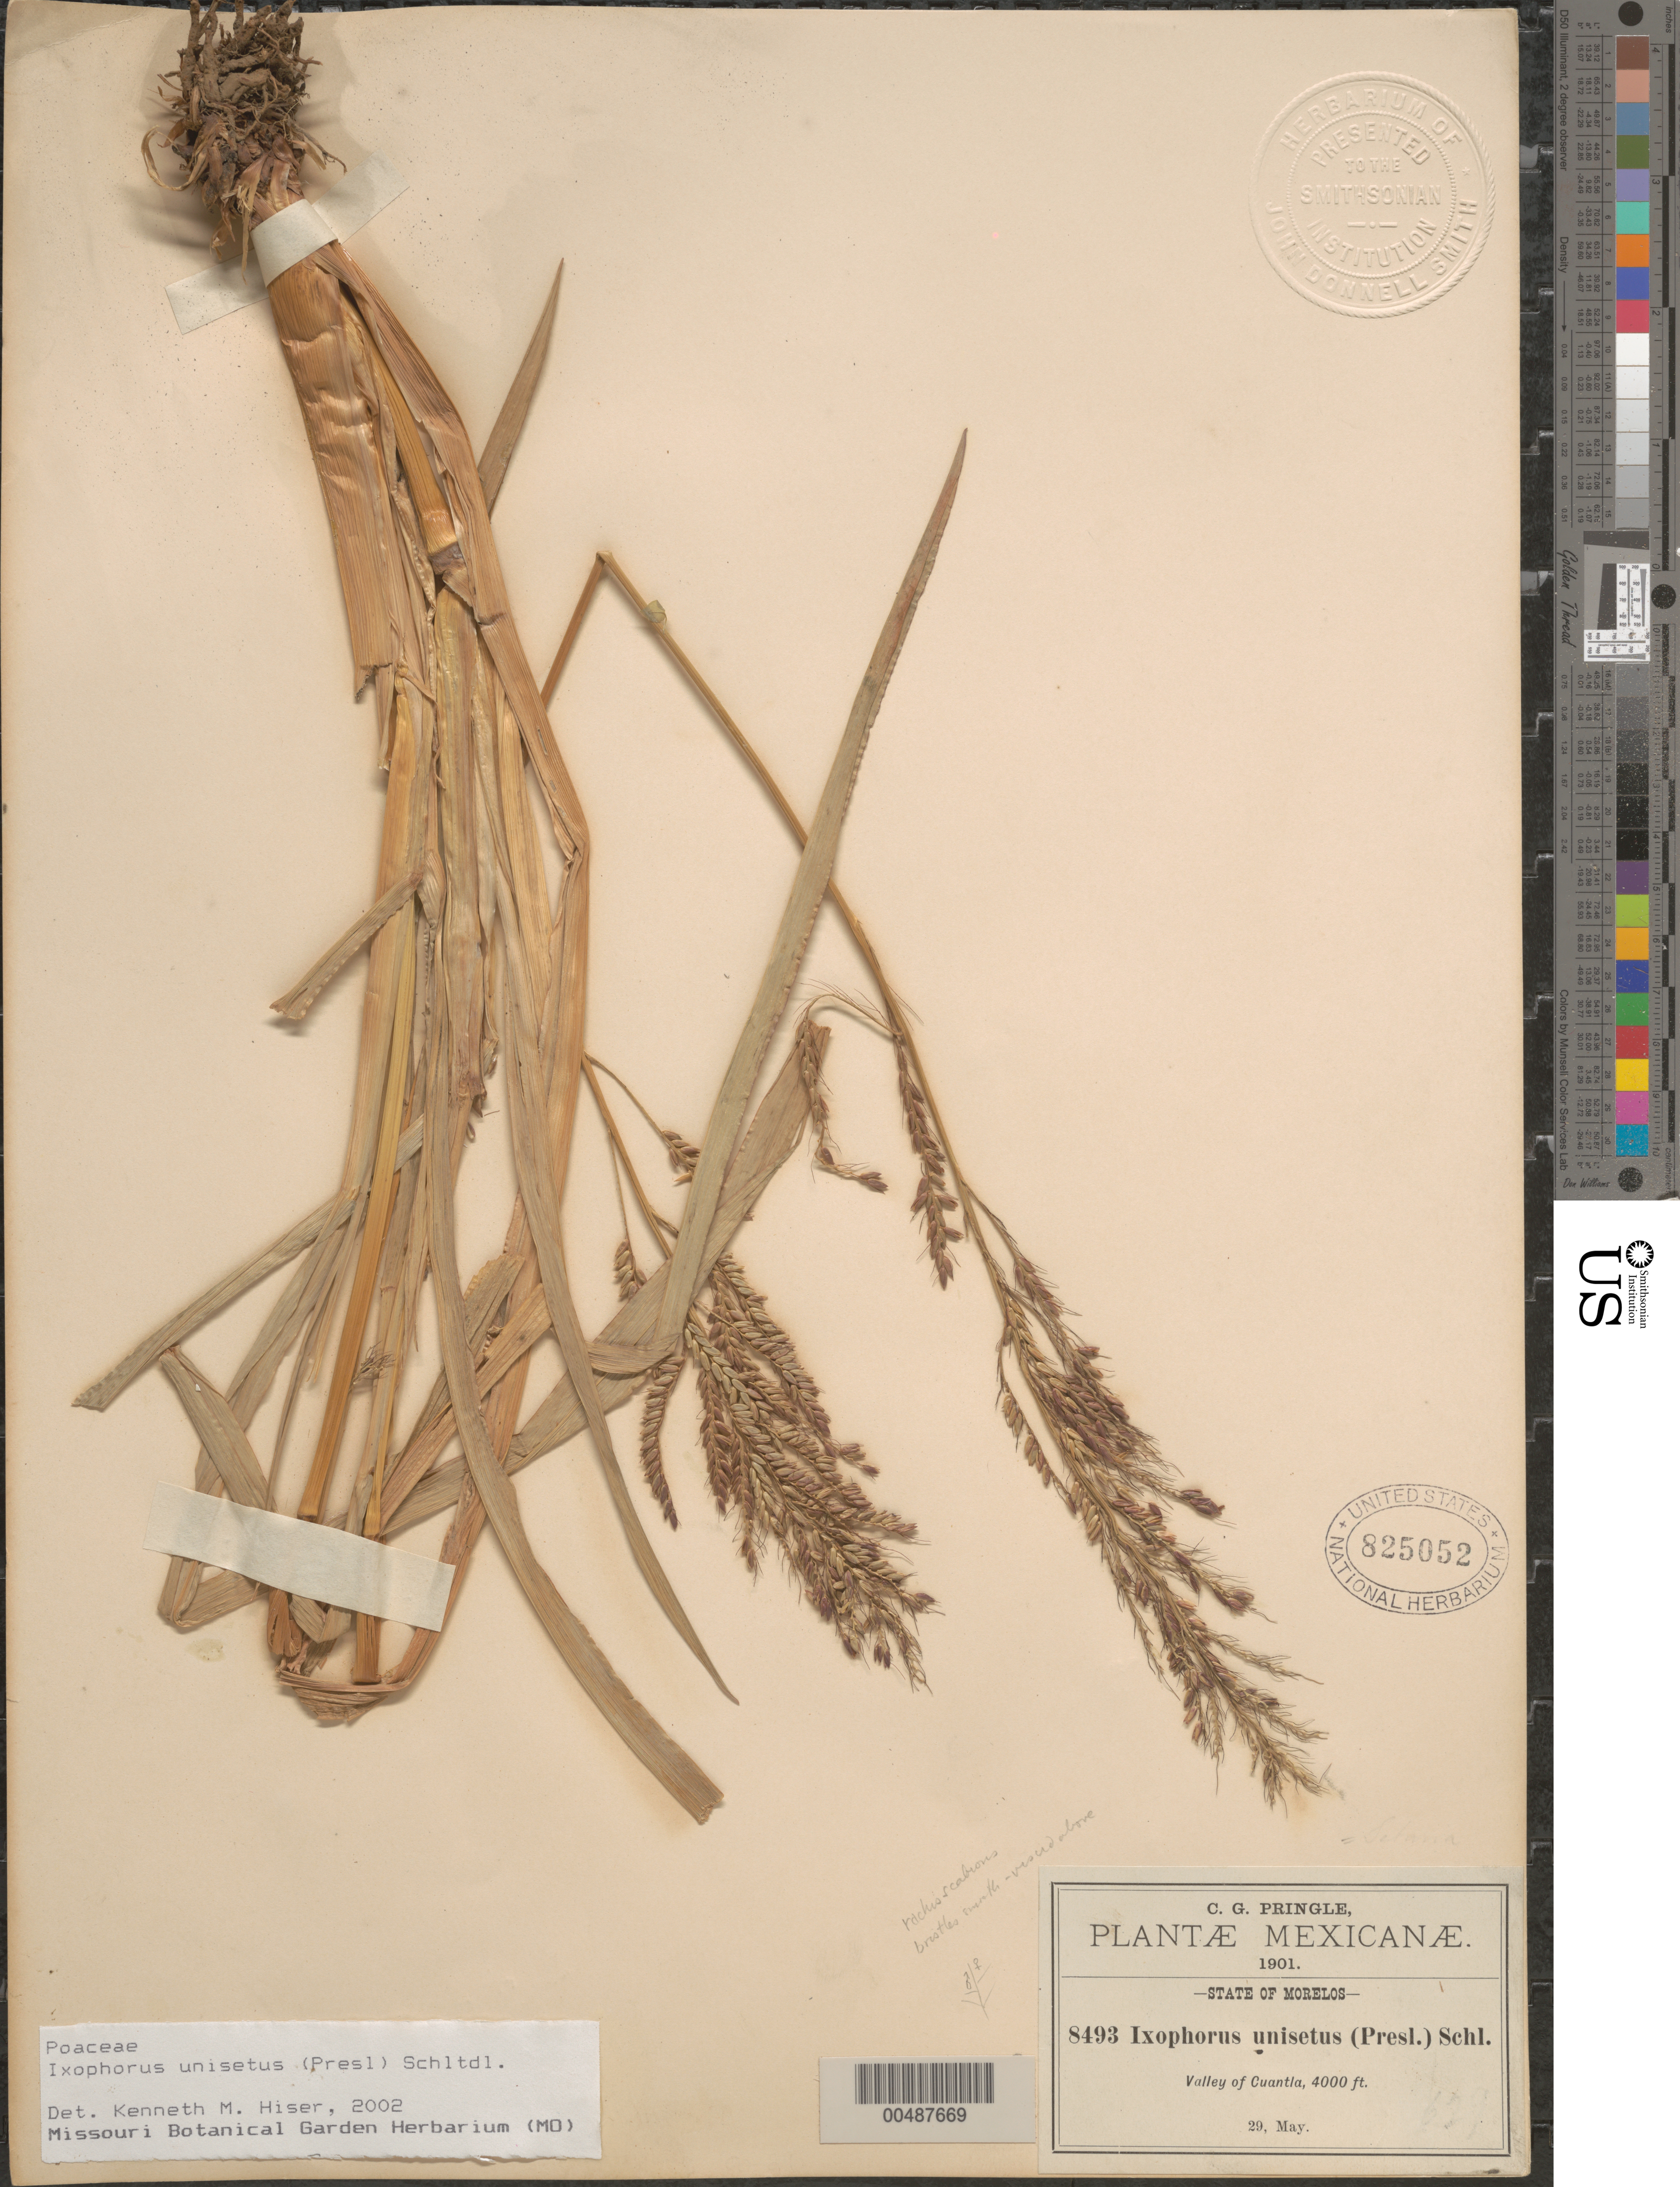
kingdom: Plantae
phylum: Tracheophyta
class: Liliopsida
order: Poales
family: Poaceae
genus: Ixophorus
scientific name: Ixophorus unisetus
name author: (J. Presl) Schltdl.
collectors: C. G. Pringle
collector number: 8493/629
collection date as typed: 29 May 1901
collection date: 1901-05-29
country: Mexico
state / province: Morelos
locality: Valley of Cuantla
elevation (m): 1219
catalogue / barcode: US 825052